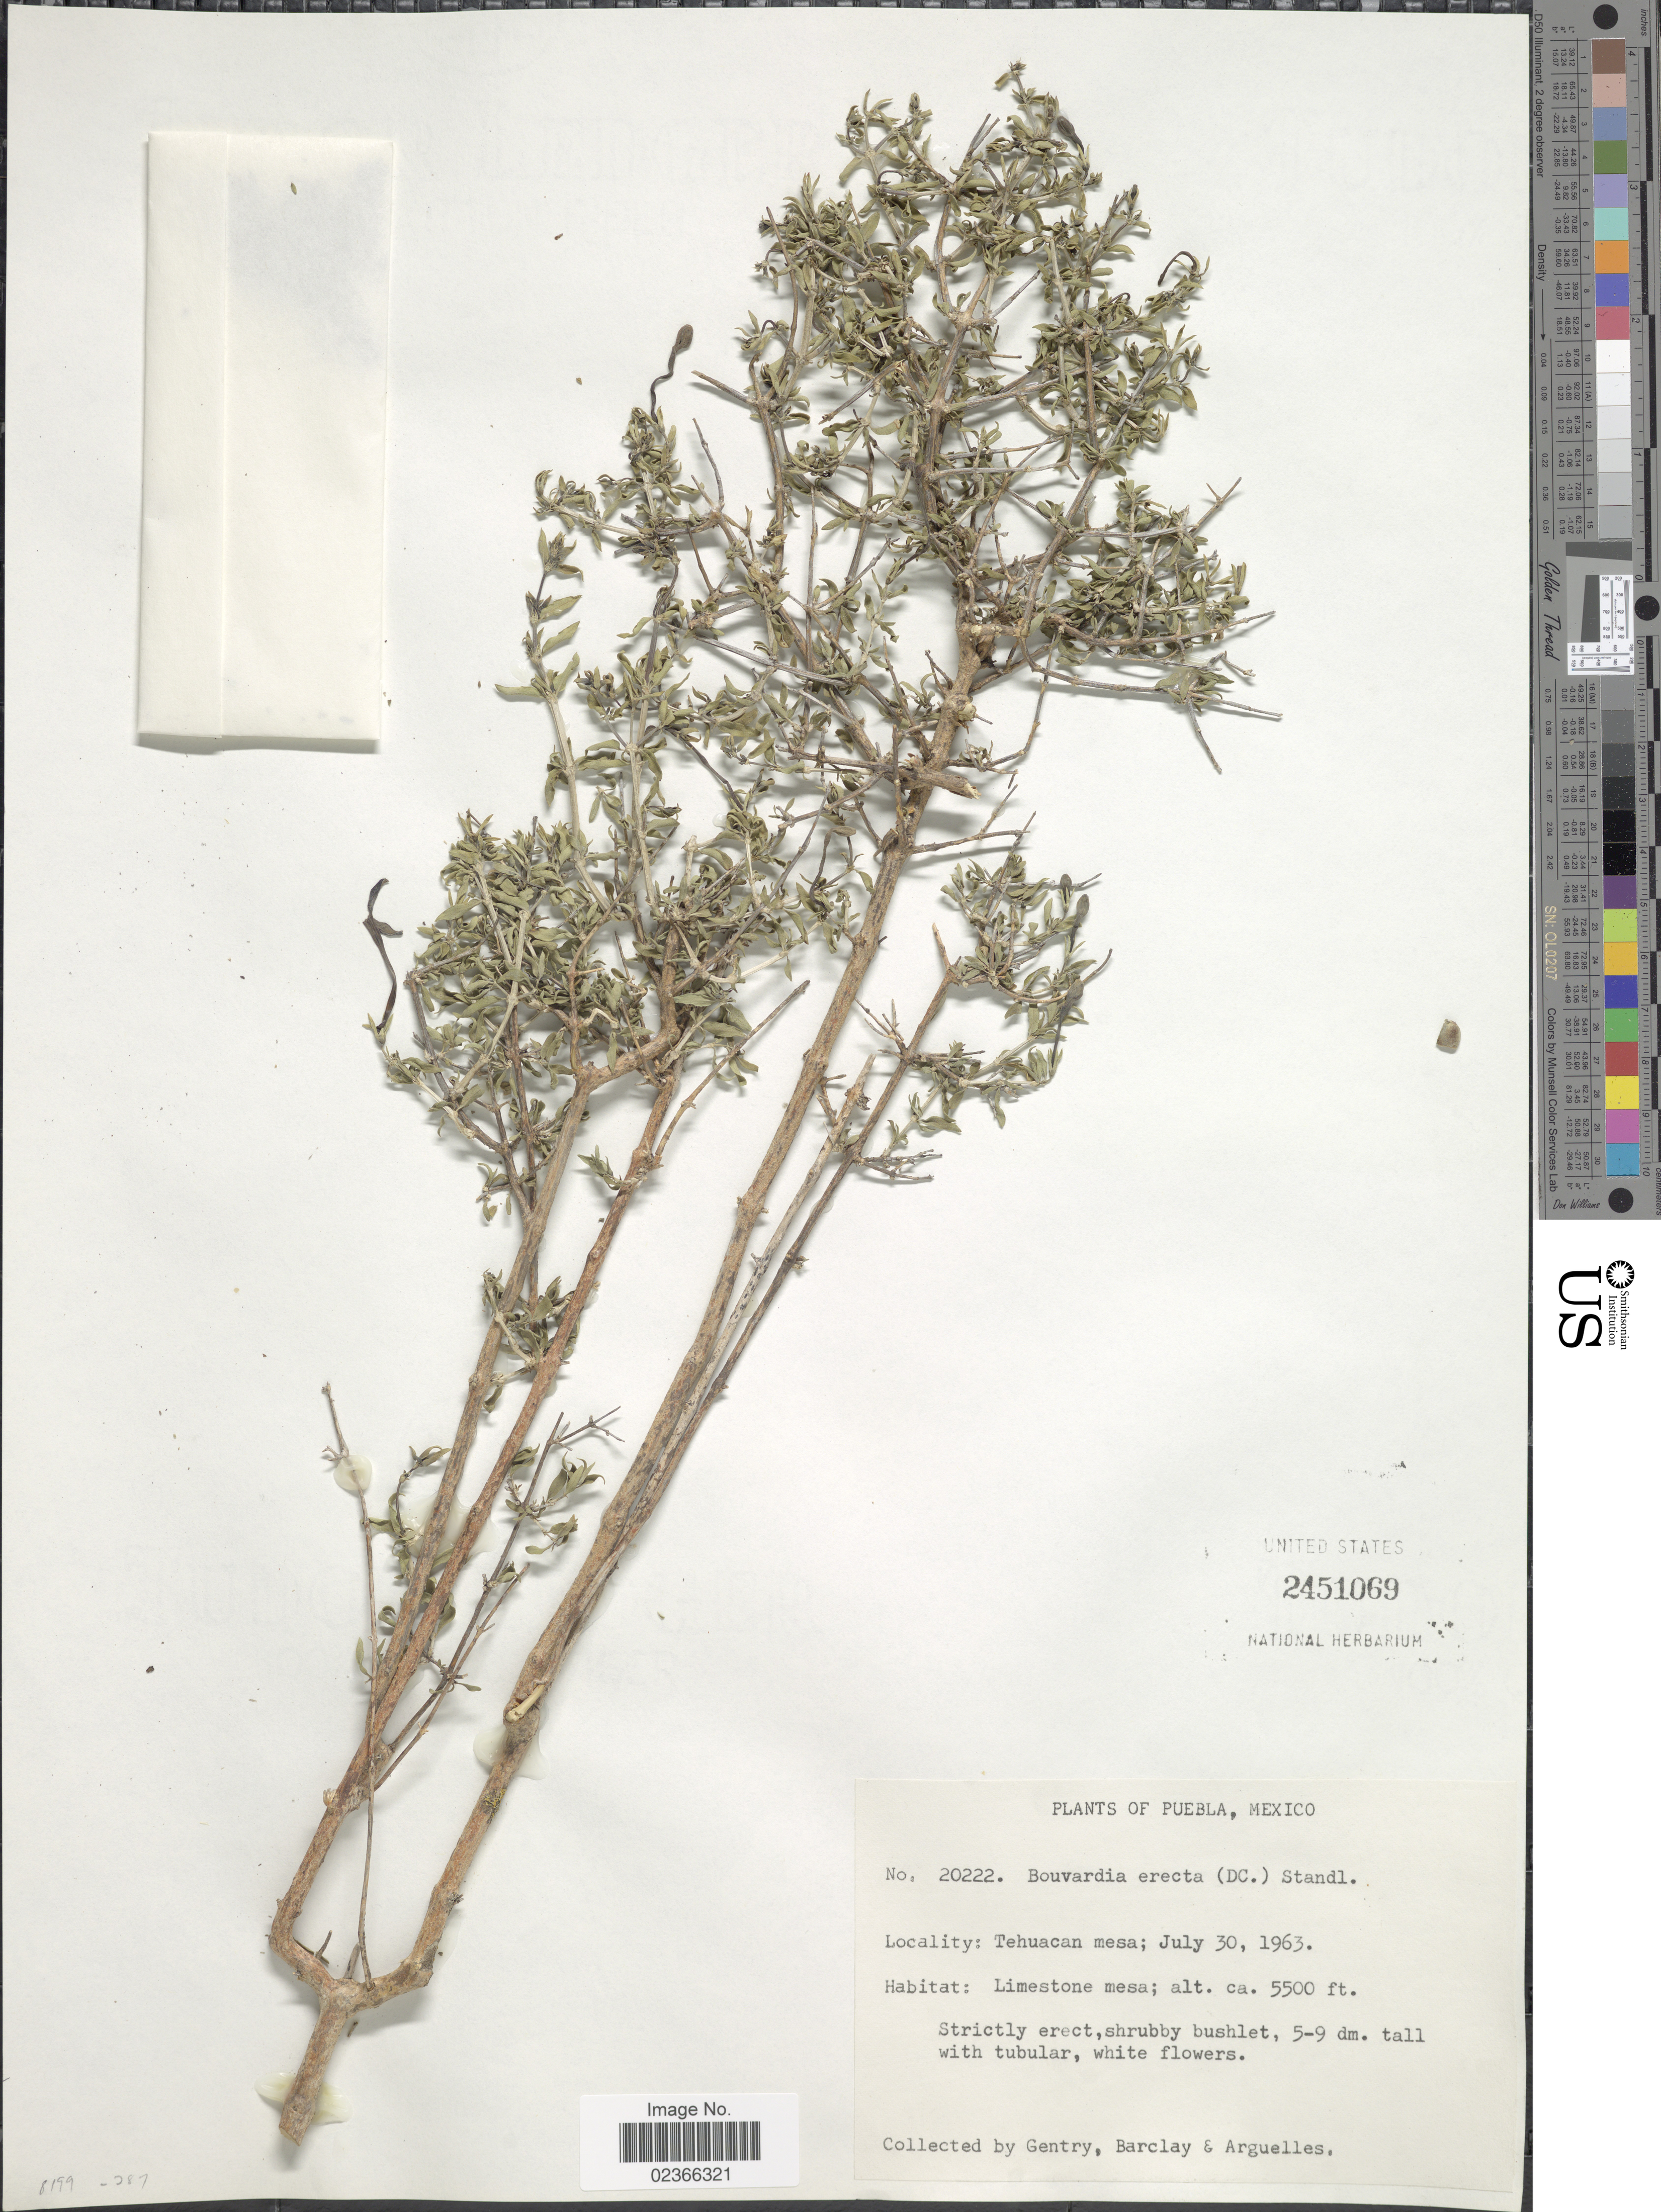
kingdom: Plantae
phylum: Tracheophyta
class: Magnoliopsida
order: Gentianales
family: Rubiaceae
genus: Bouvardia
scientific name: Bouvardia erecta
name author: (DC.) Standl.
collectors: Gentry, --, -- Barclay & Arguelles, --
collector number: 20222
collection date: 1963-07-30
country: Mexico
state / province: Puebla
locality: Tehuacan mesa. Puebla, Mexico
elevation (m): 1676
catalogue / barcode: US 2451069